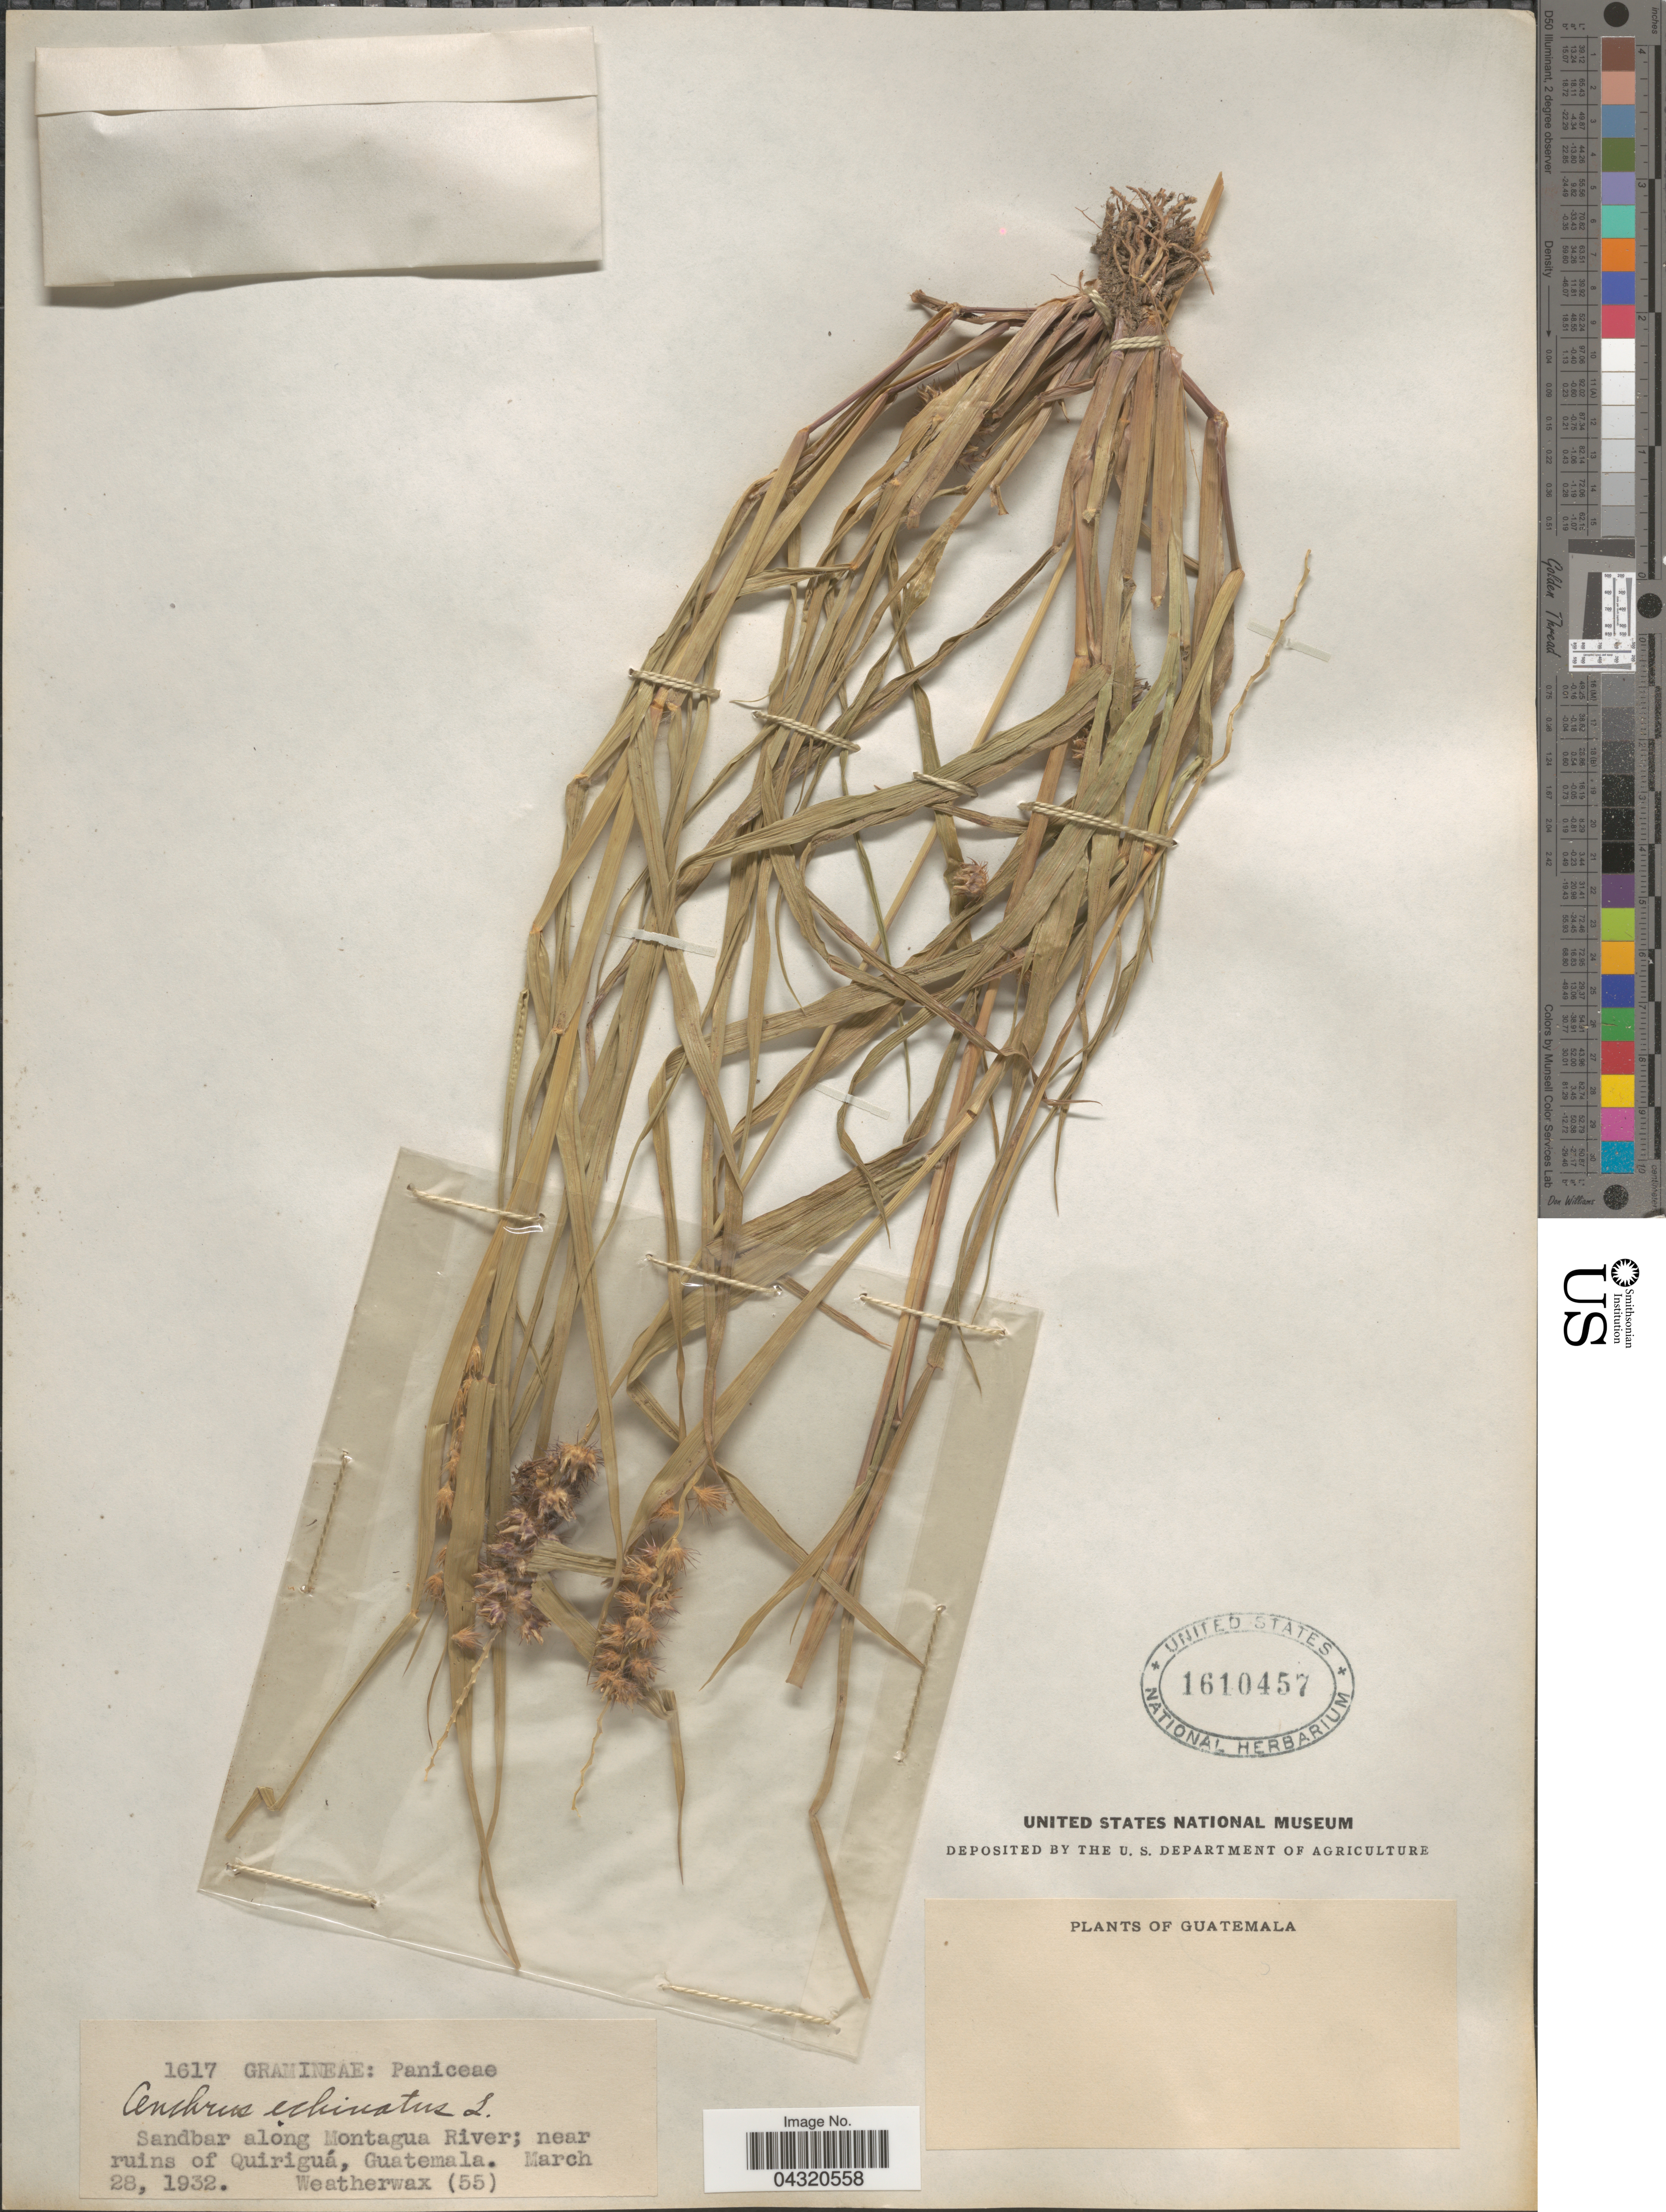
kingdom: Plantae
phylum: Tracheophyta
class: Liliopsida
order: Poales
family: Poaceae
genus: Cenchrus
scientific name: Cenchrus echinatus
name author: L.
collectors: -. Weatherwax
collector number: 55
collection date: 1932-03-28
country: Guatemala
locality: Sandbar along Montagua River; near ruins of Quiriguá.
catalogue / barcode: US 1610457